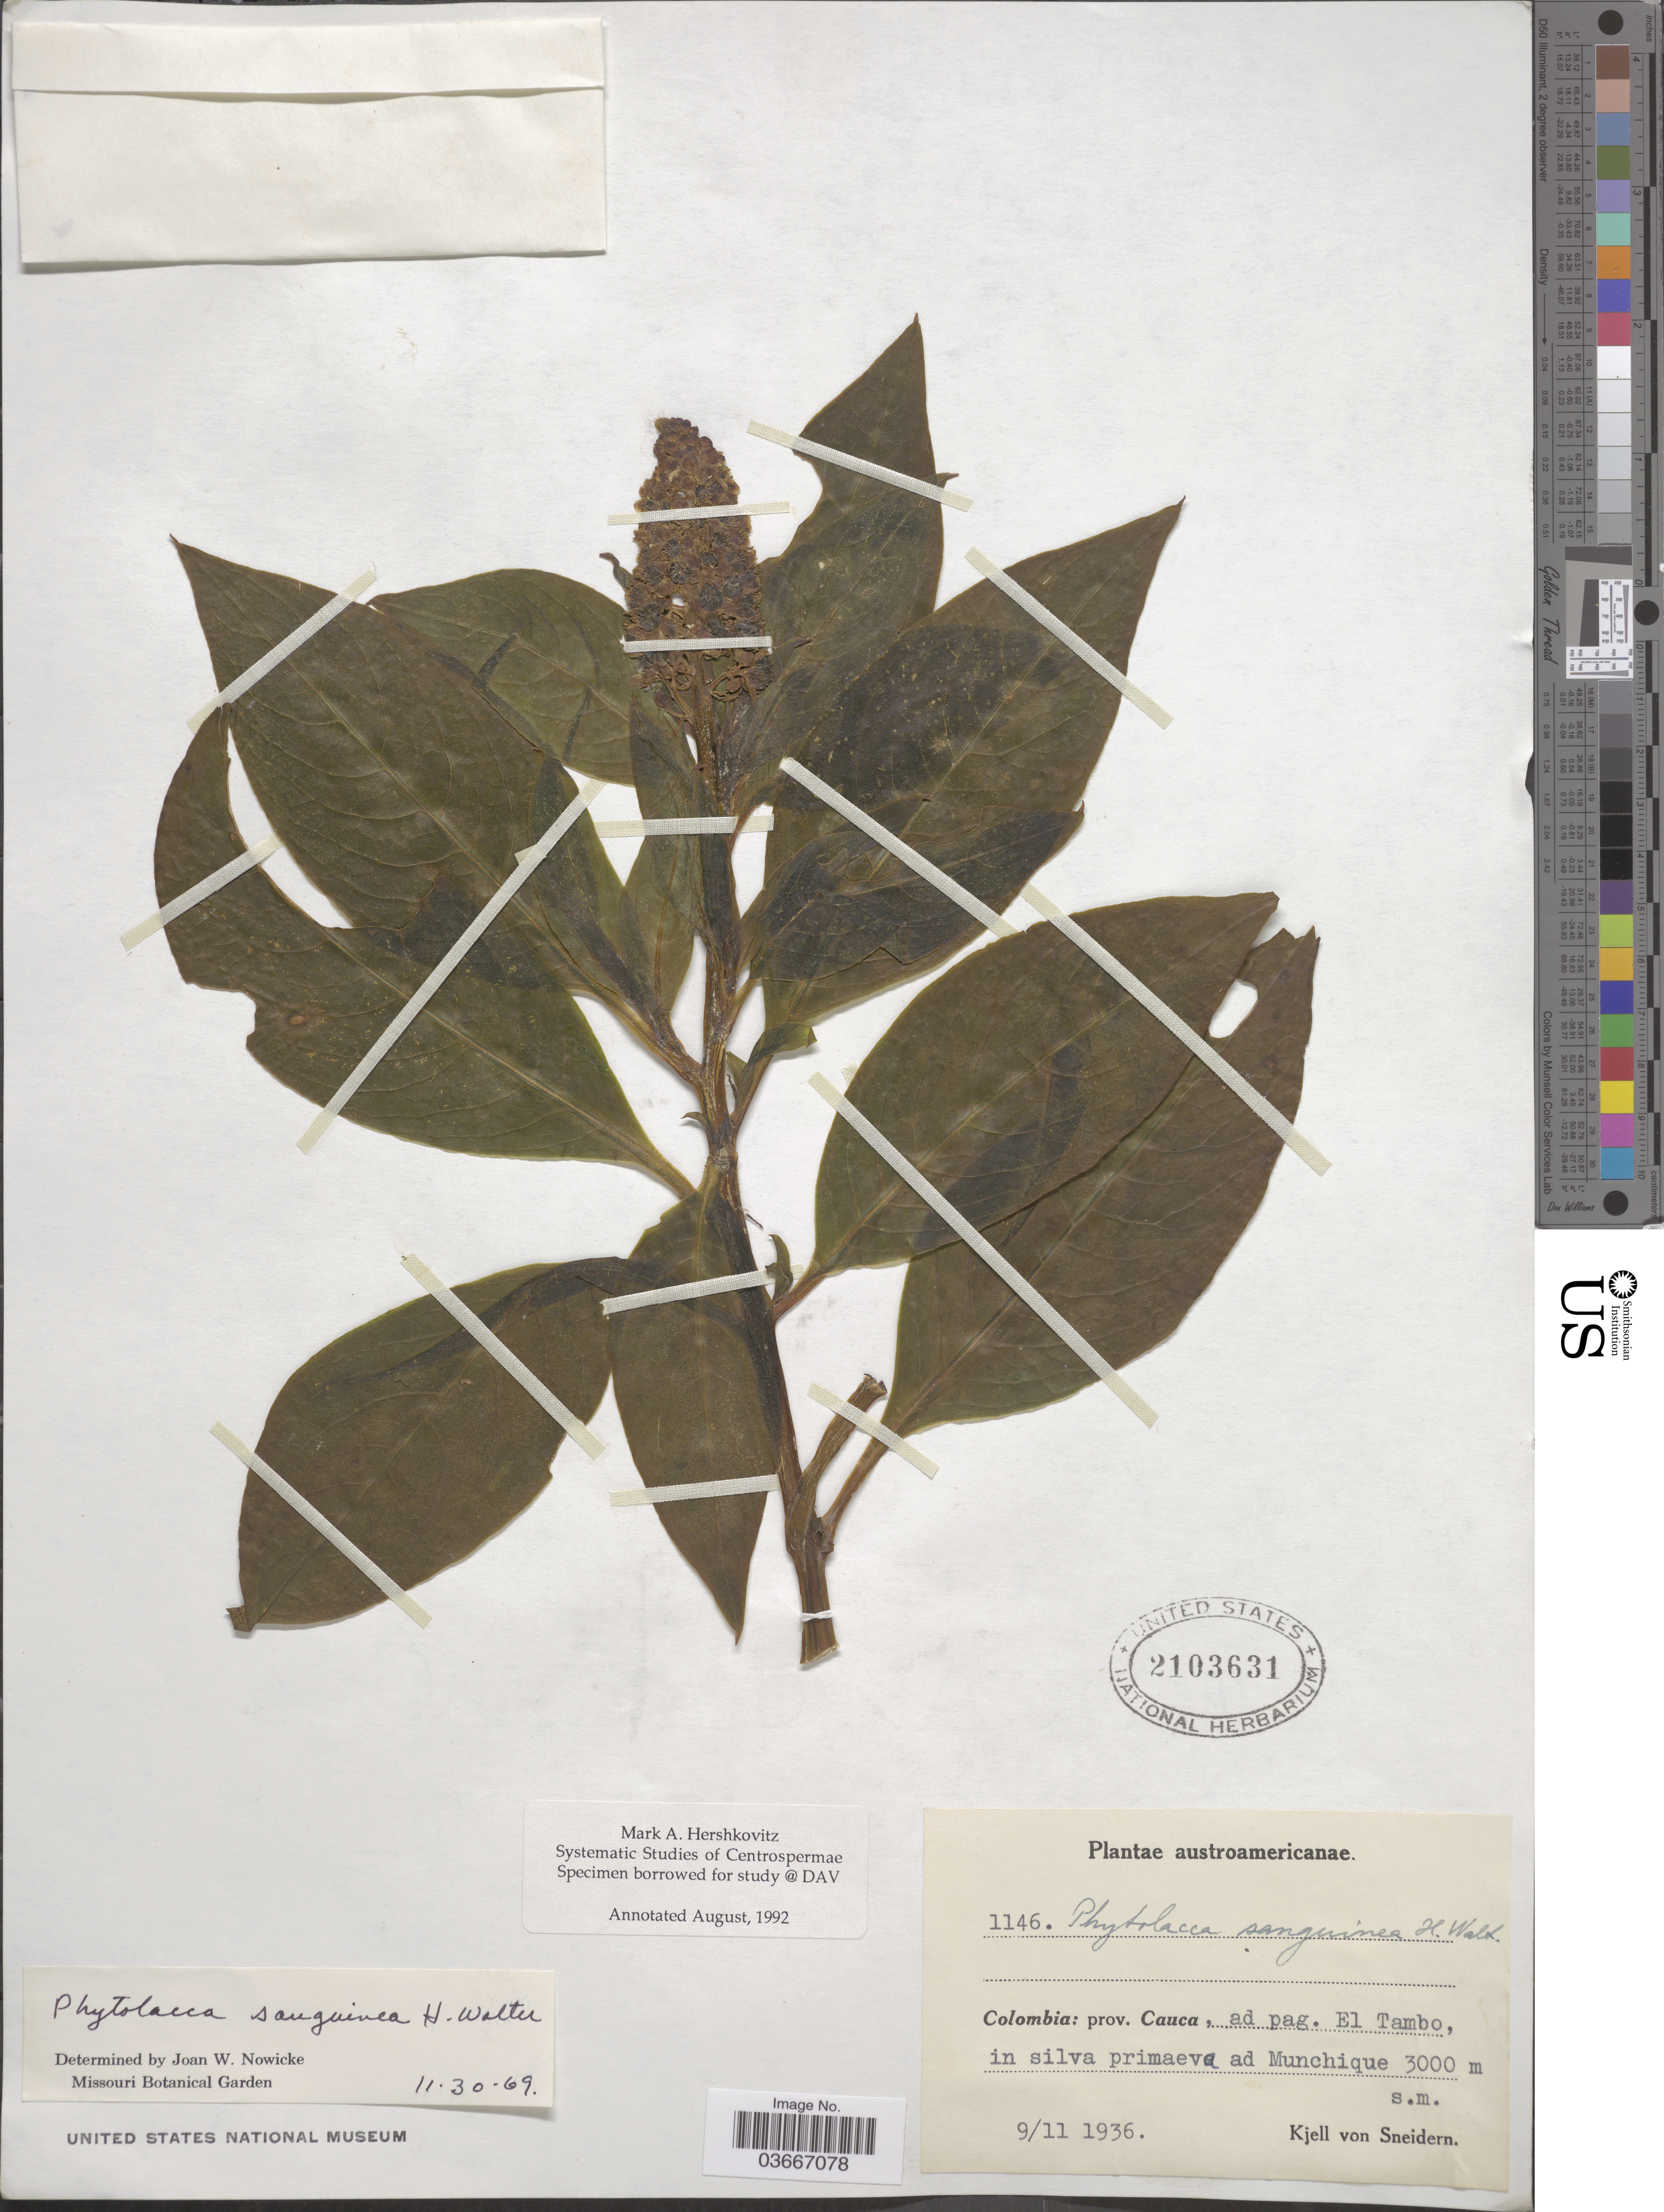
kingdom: Plantae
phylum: Tracheophyta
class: Magnoliopsida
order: Caryophyllales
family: Phytolaccaceae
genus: Phytolacca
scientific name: Phytolacca sanguinea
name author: H. Walter in Engl.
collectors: K. von Sneidern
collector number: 1146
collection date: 1936-11-09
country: Colombia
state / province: Cauca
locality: Ad pag. El Tambo, in silva primaeva ad Munchique.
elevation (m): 3000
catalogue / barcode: US 2103631